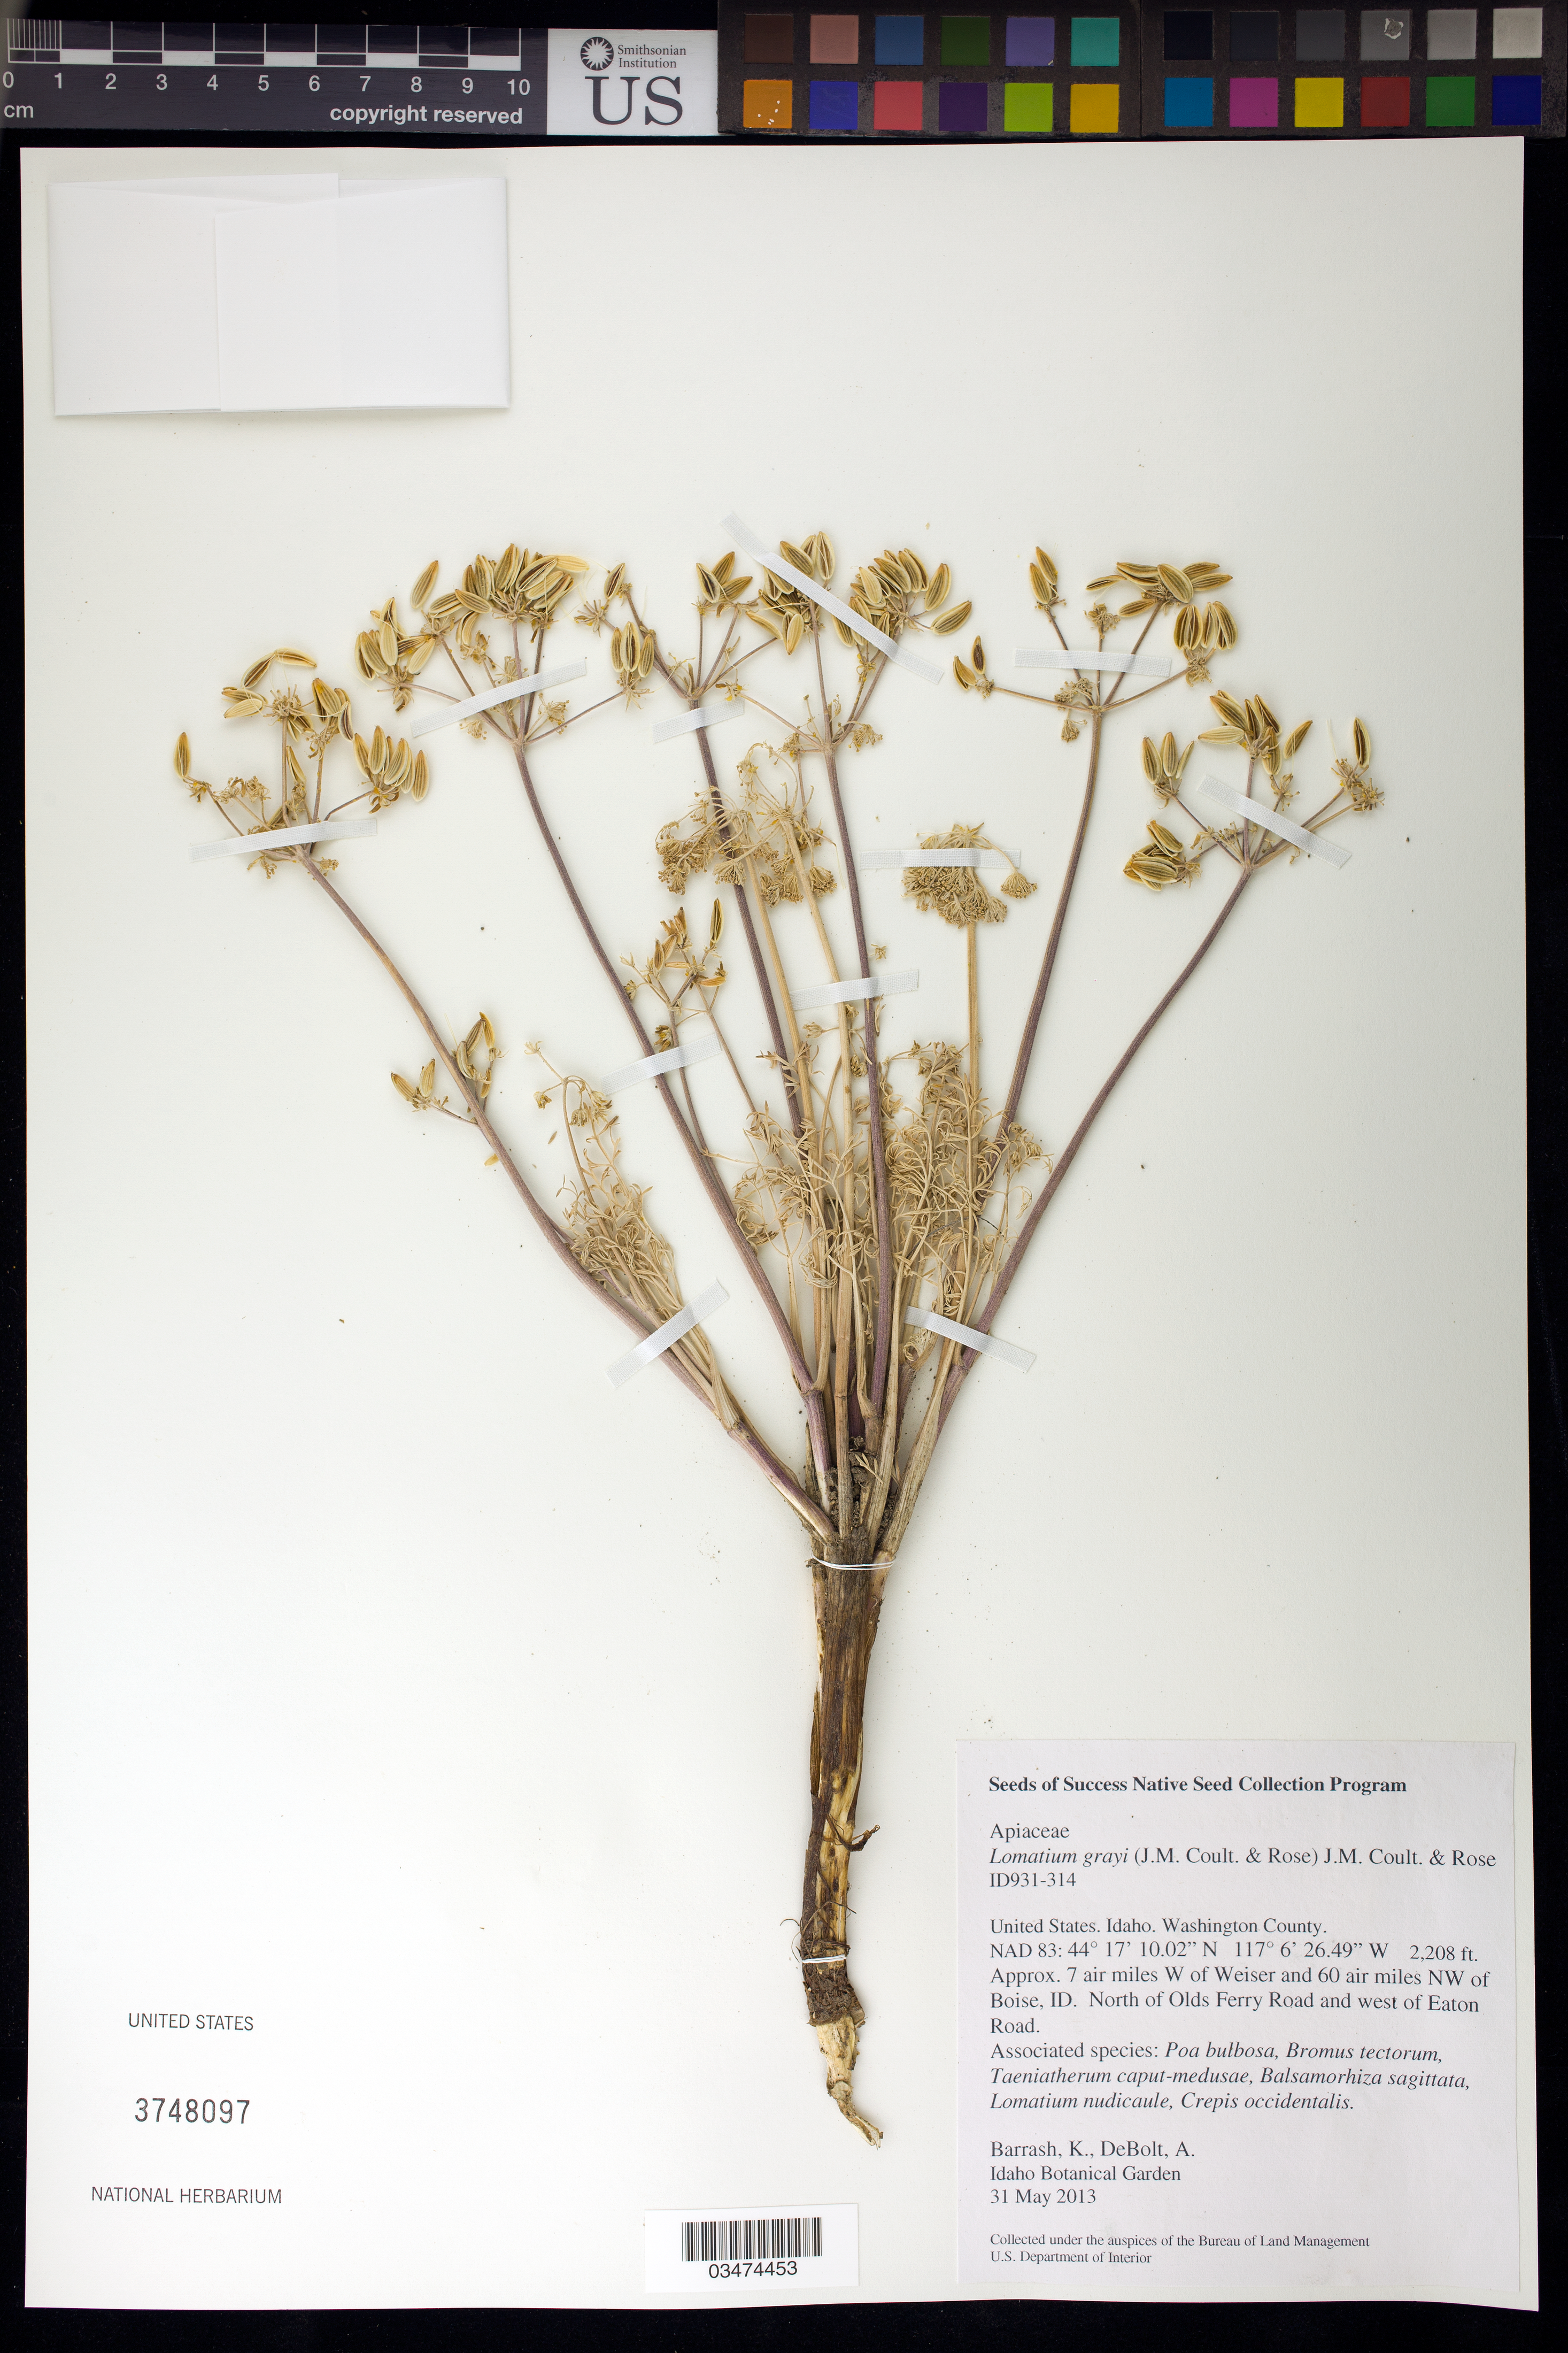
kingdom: Plantae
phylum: Tracheophyta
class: Magnoliopsida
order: Apiales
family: Apiaceae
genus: Lomatium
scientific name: Lomatium grayi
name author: (J.M. Coult. & Rose) J.M. Coult. & Rose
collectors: K. Barrash & A. DeBolt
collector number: ID931-314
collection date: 2013-05-31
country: United States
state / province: Idaho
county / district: Washington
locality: Approx. 7 air miles W of Weiser and 60 air miles NW of Boise. N of Olds Ferry Rd. and W of Eaton Rd.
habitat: Associated with Poa bulbosa, Bromus tectorum, Lomatium nudicaule, Crepis occidentalis.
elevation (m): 673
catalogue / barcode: US 3748097